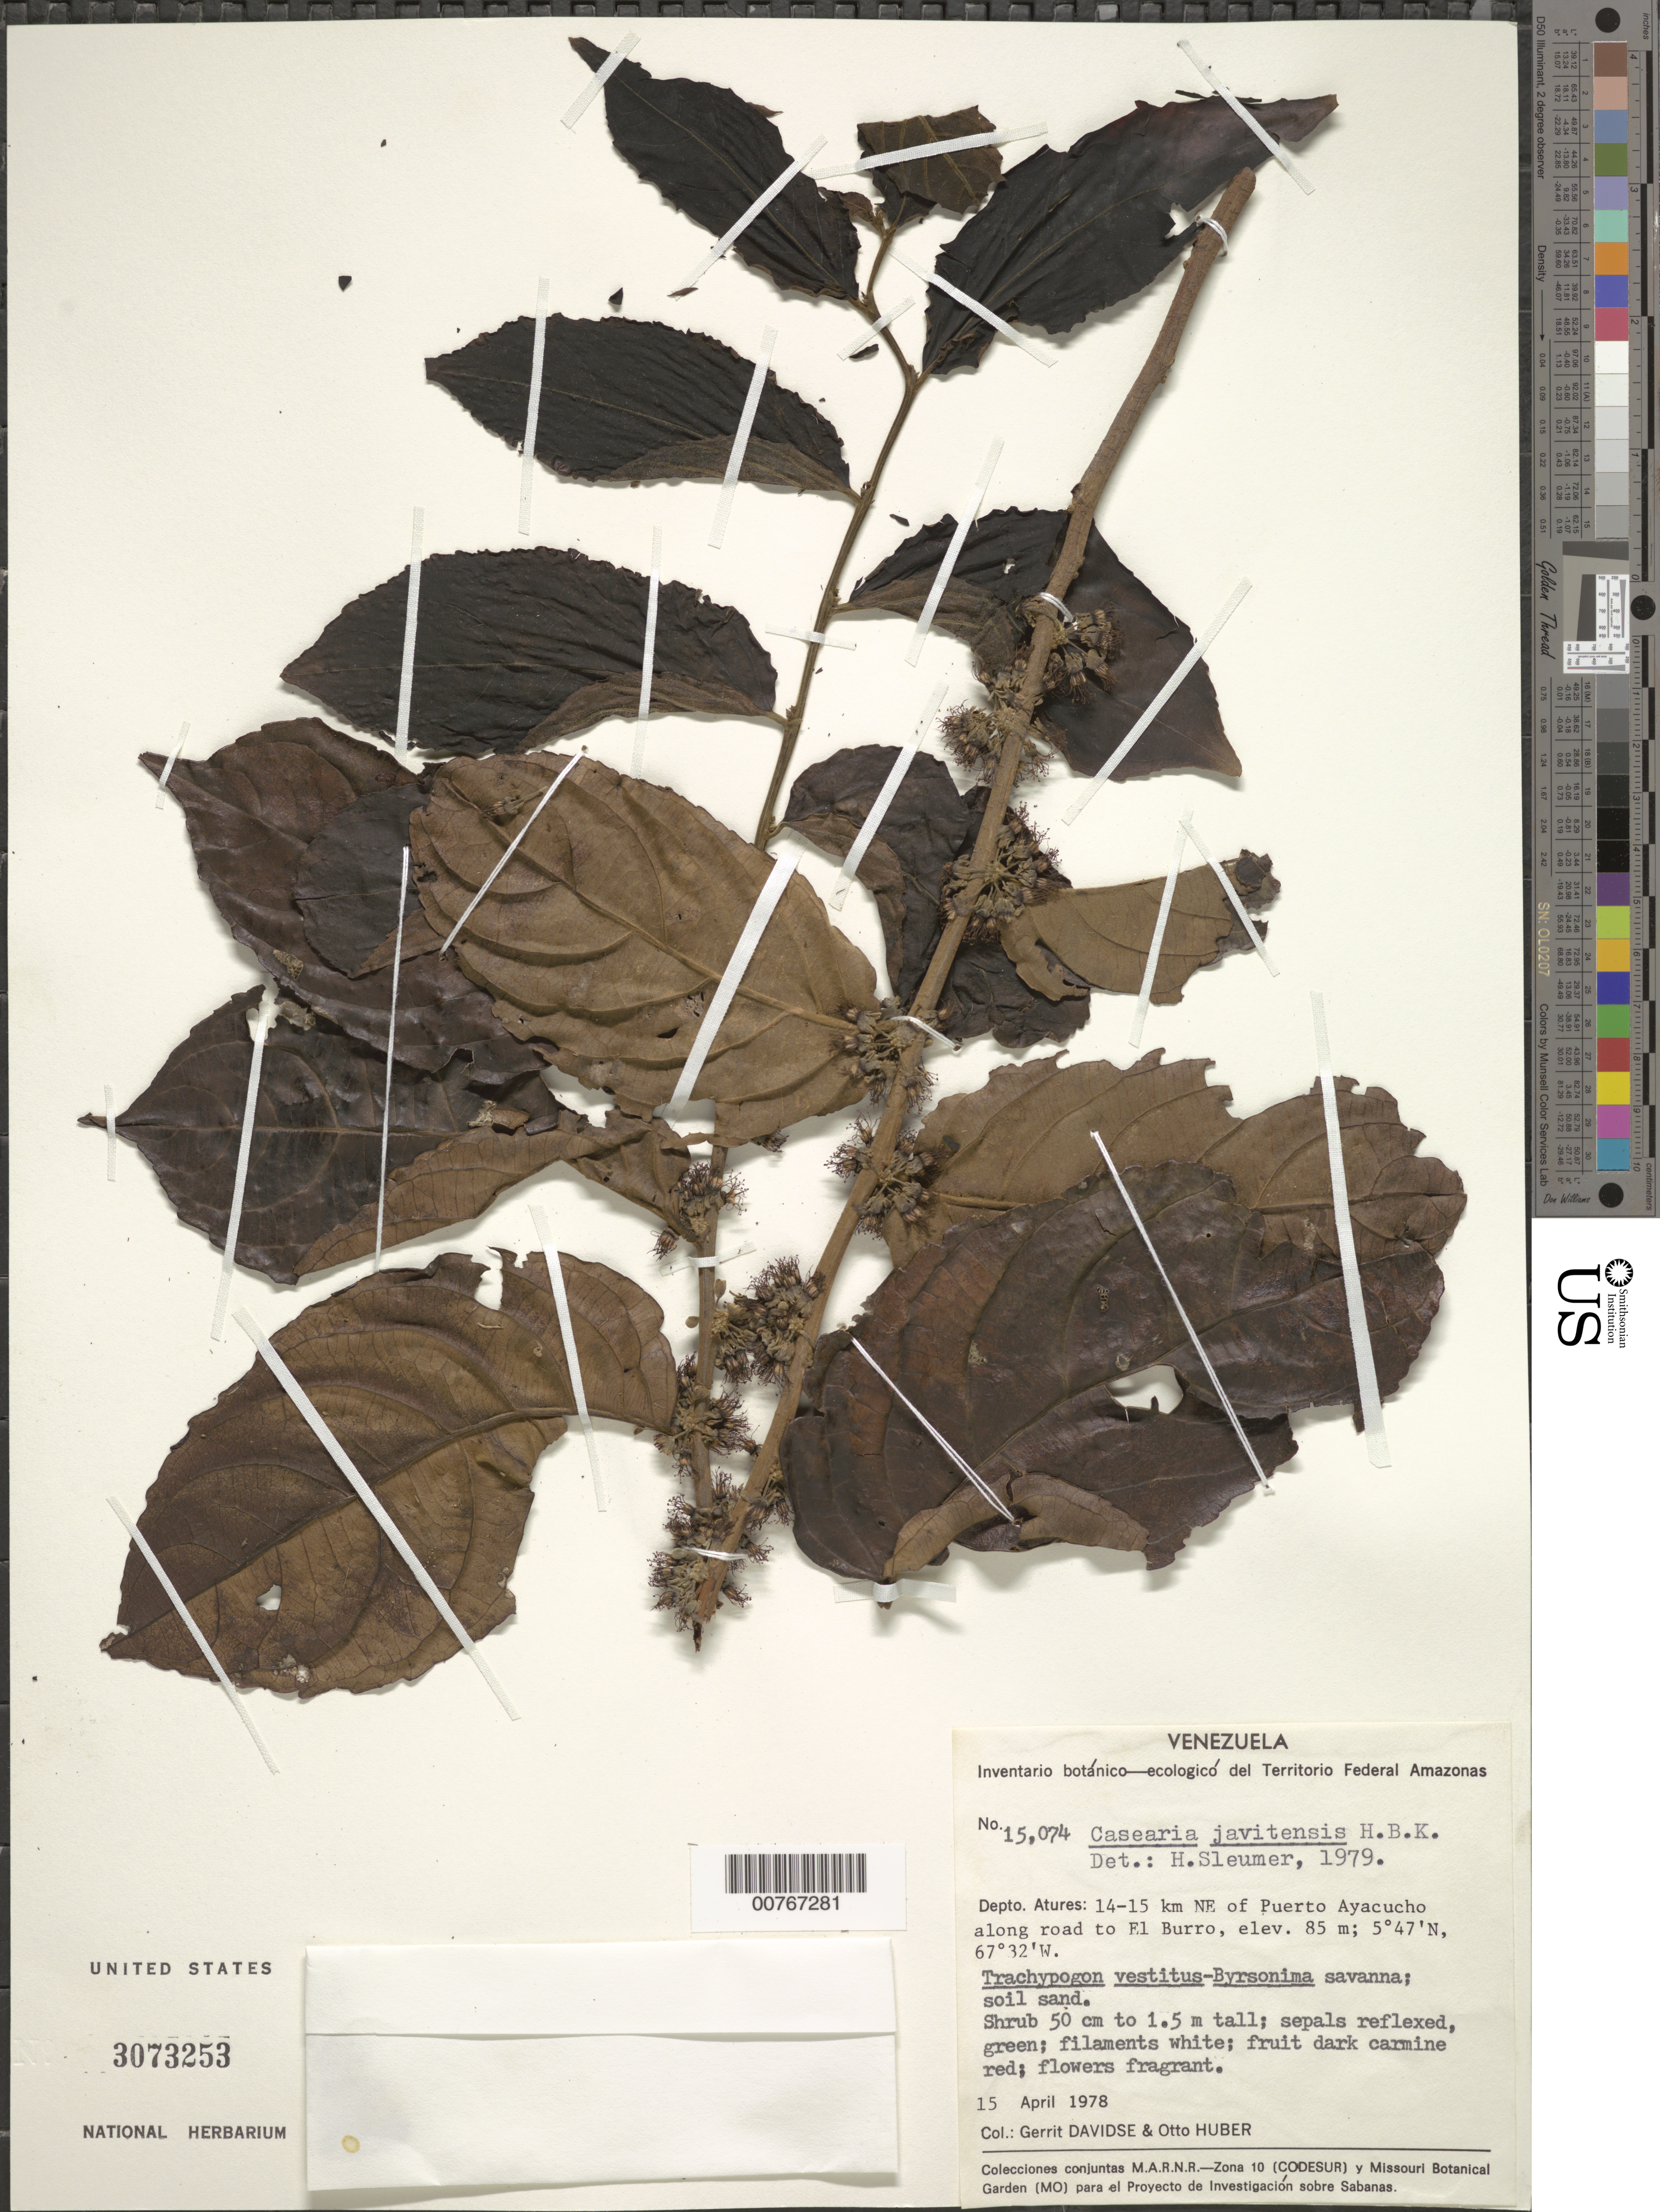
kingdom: Plantae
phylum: Tracheophyta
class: Magnoliopsida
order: Malpighiales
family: Salicaceae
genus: Piparea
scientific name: Piparea multiflora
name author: C.F. Gaertn.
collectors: G. Davidse & O. Huber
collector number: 15074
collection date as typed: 15-Apr-78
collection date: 1978-04-15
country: Venezuela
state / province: Amazonas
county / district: Atures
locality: Puerto Ayacucho, 14-15 km NE of on road to El Burro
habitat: Trachypogon vestitus-Byrsonima savanna, soil sand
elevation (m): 85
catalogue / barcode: US 3073253